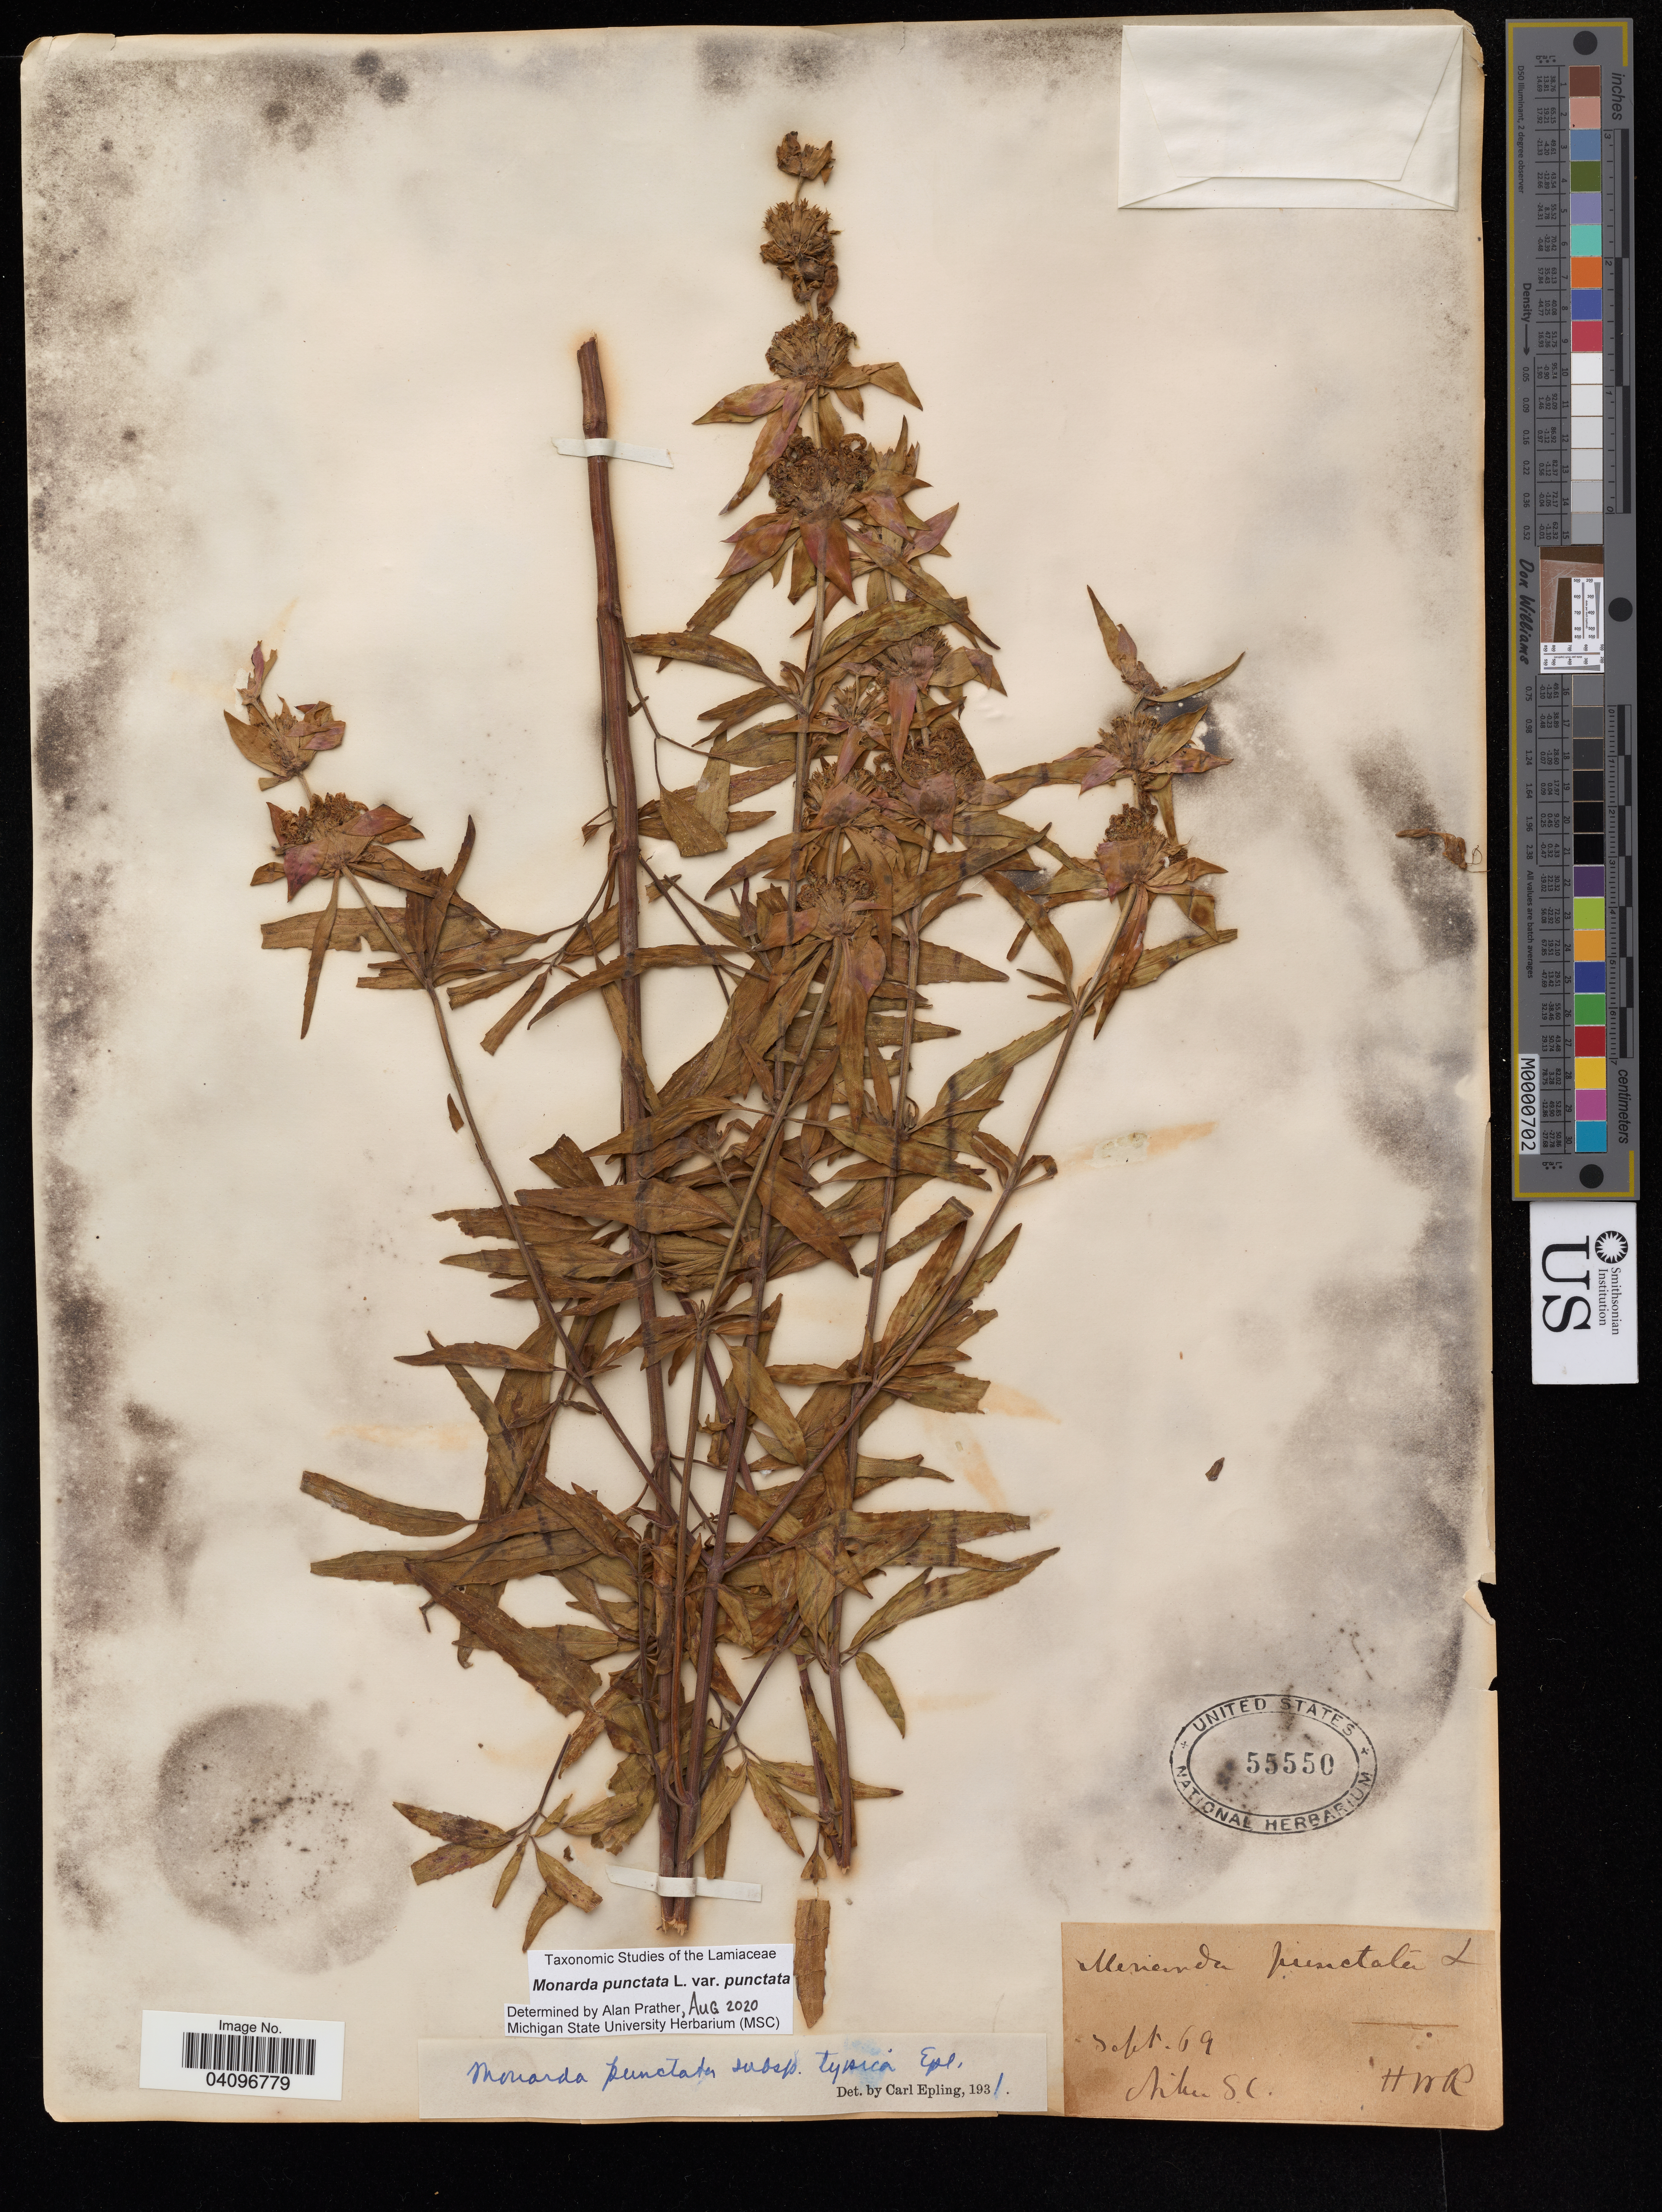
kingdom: Plantae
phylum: Tracheophyta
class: Magnoliopsida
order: Lamiales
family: Lamiaceae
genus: Monarda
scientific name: Monarda punctata var. punctata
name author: L.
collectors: H. N. Ridley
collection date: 1969-09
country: United States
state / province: South Carolina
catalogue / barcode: US 55550